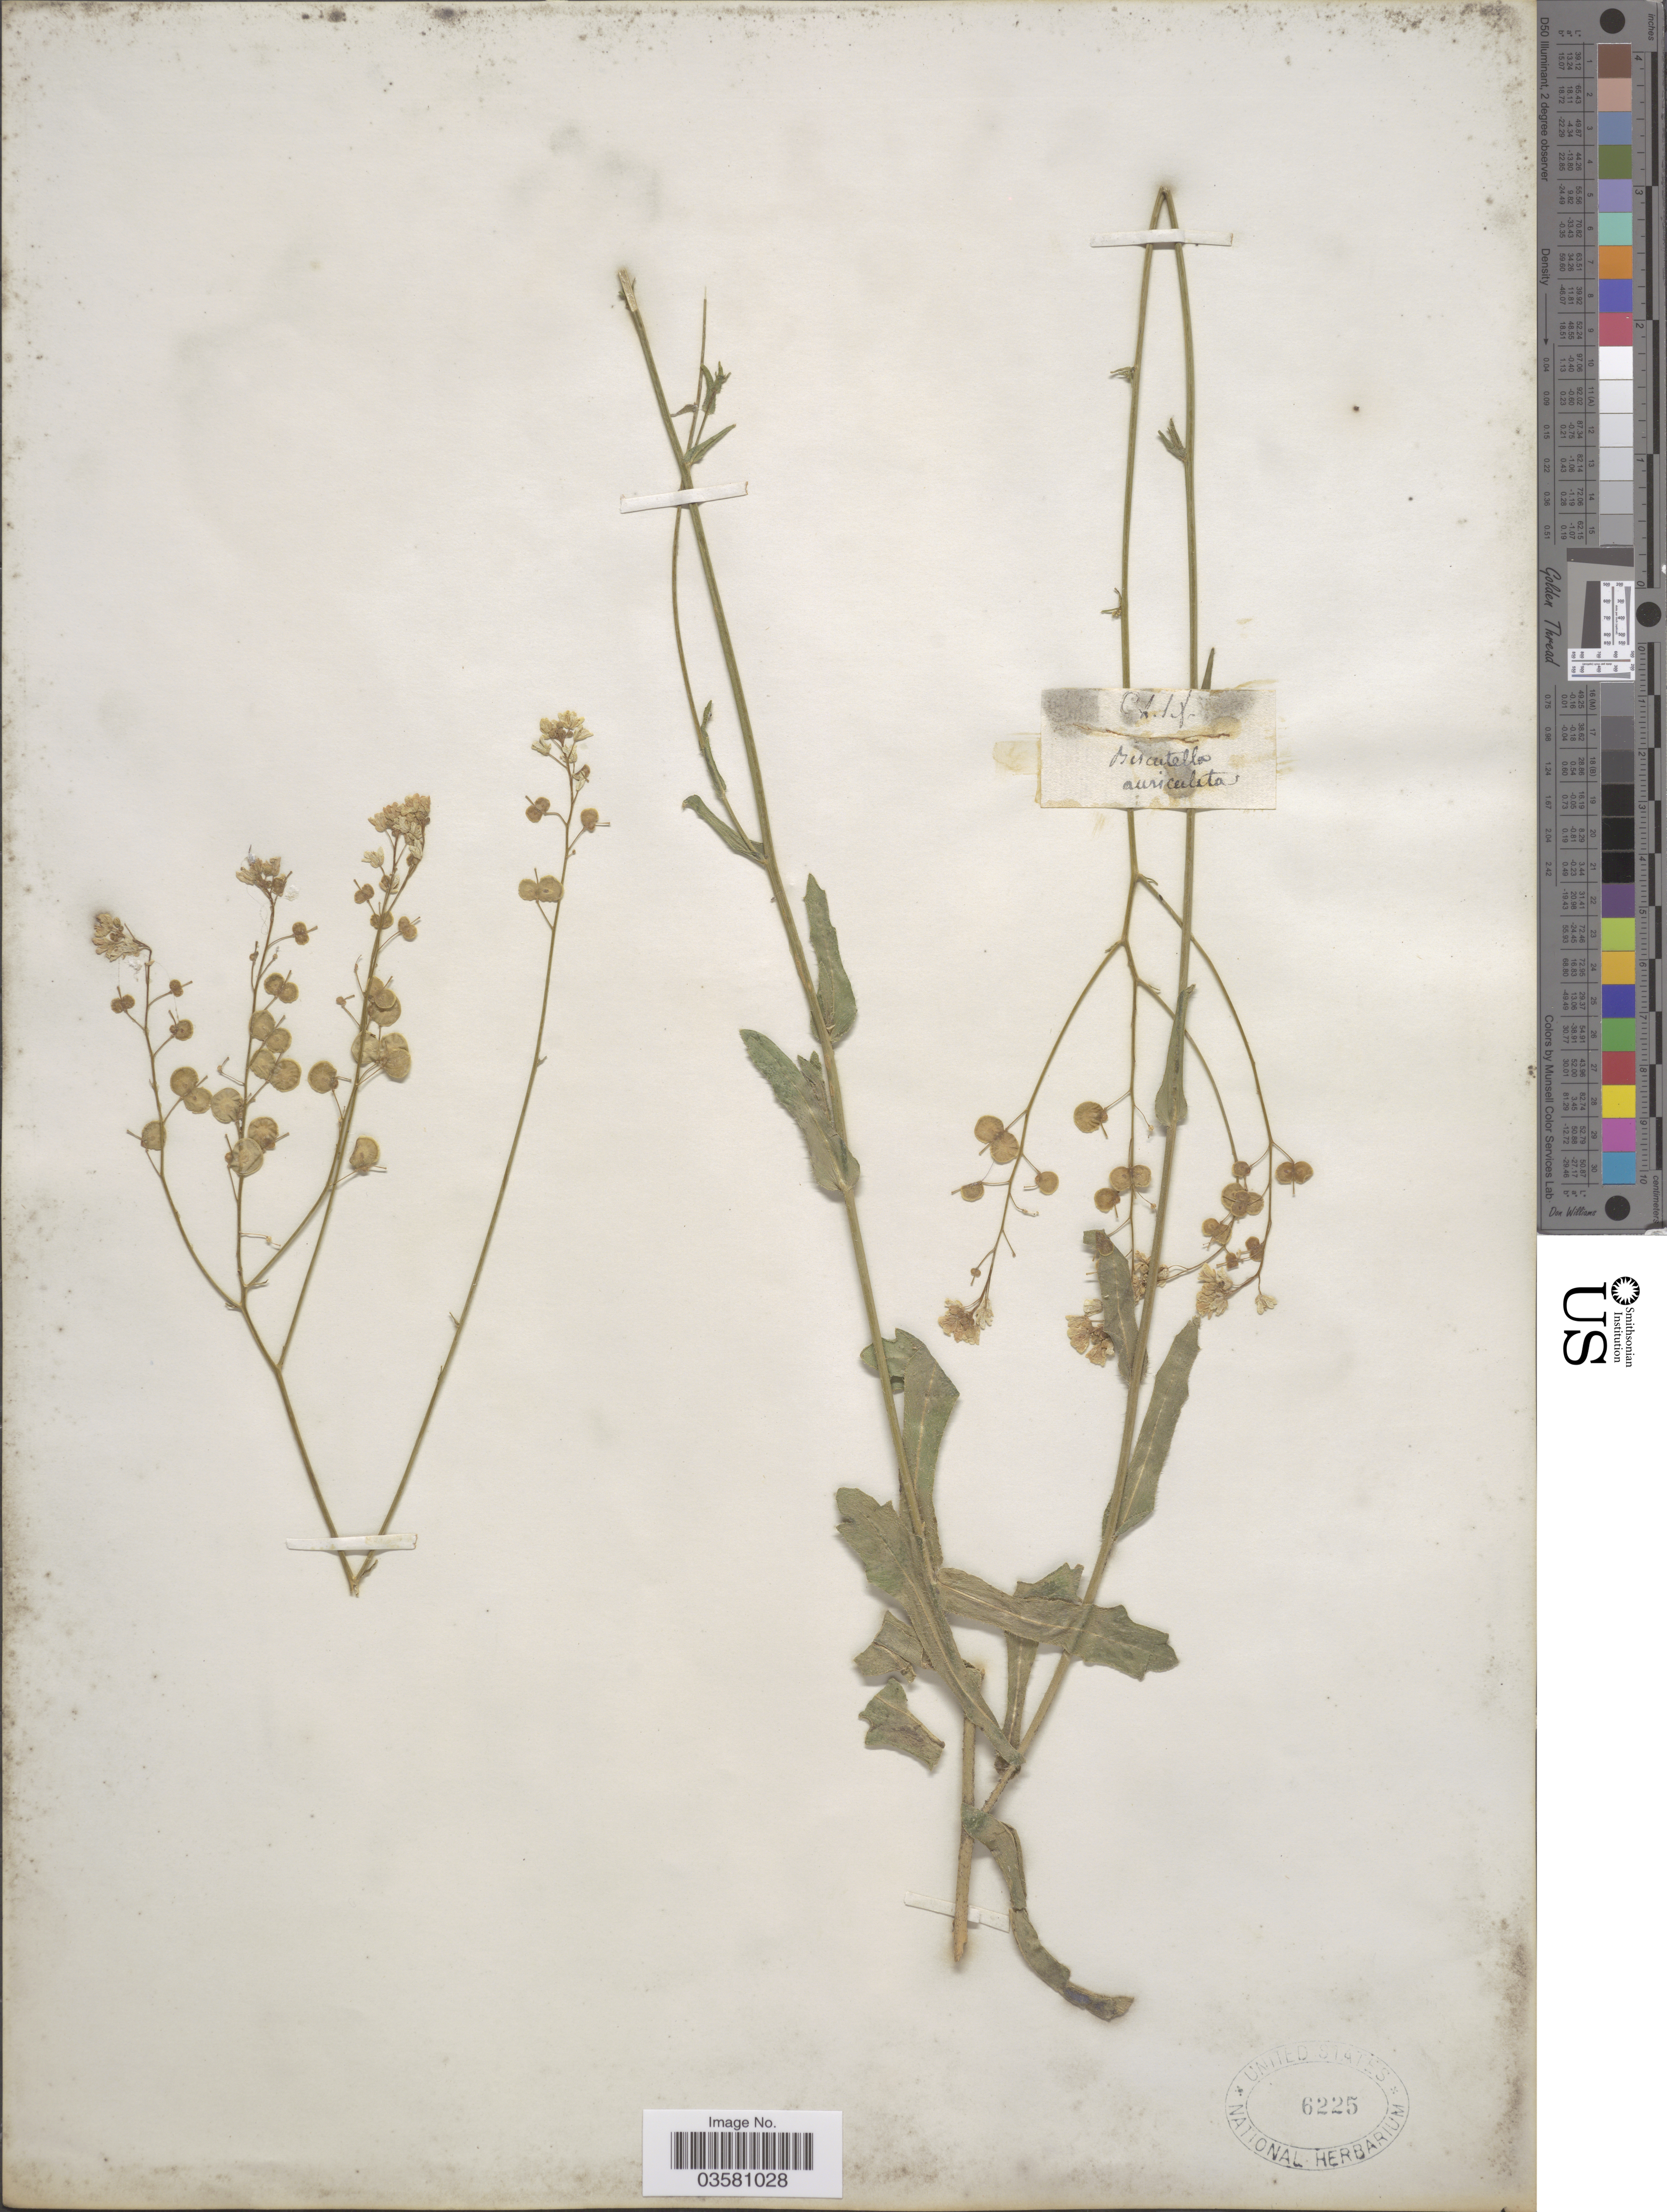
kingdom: Plantae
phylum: Tracheophyta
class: Magnoliopsida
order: Brassicales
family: Brassicaceae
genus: Biscutella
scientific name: Biscutella auriculata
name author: L.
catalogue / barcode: US 6225